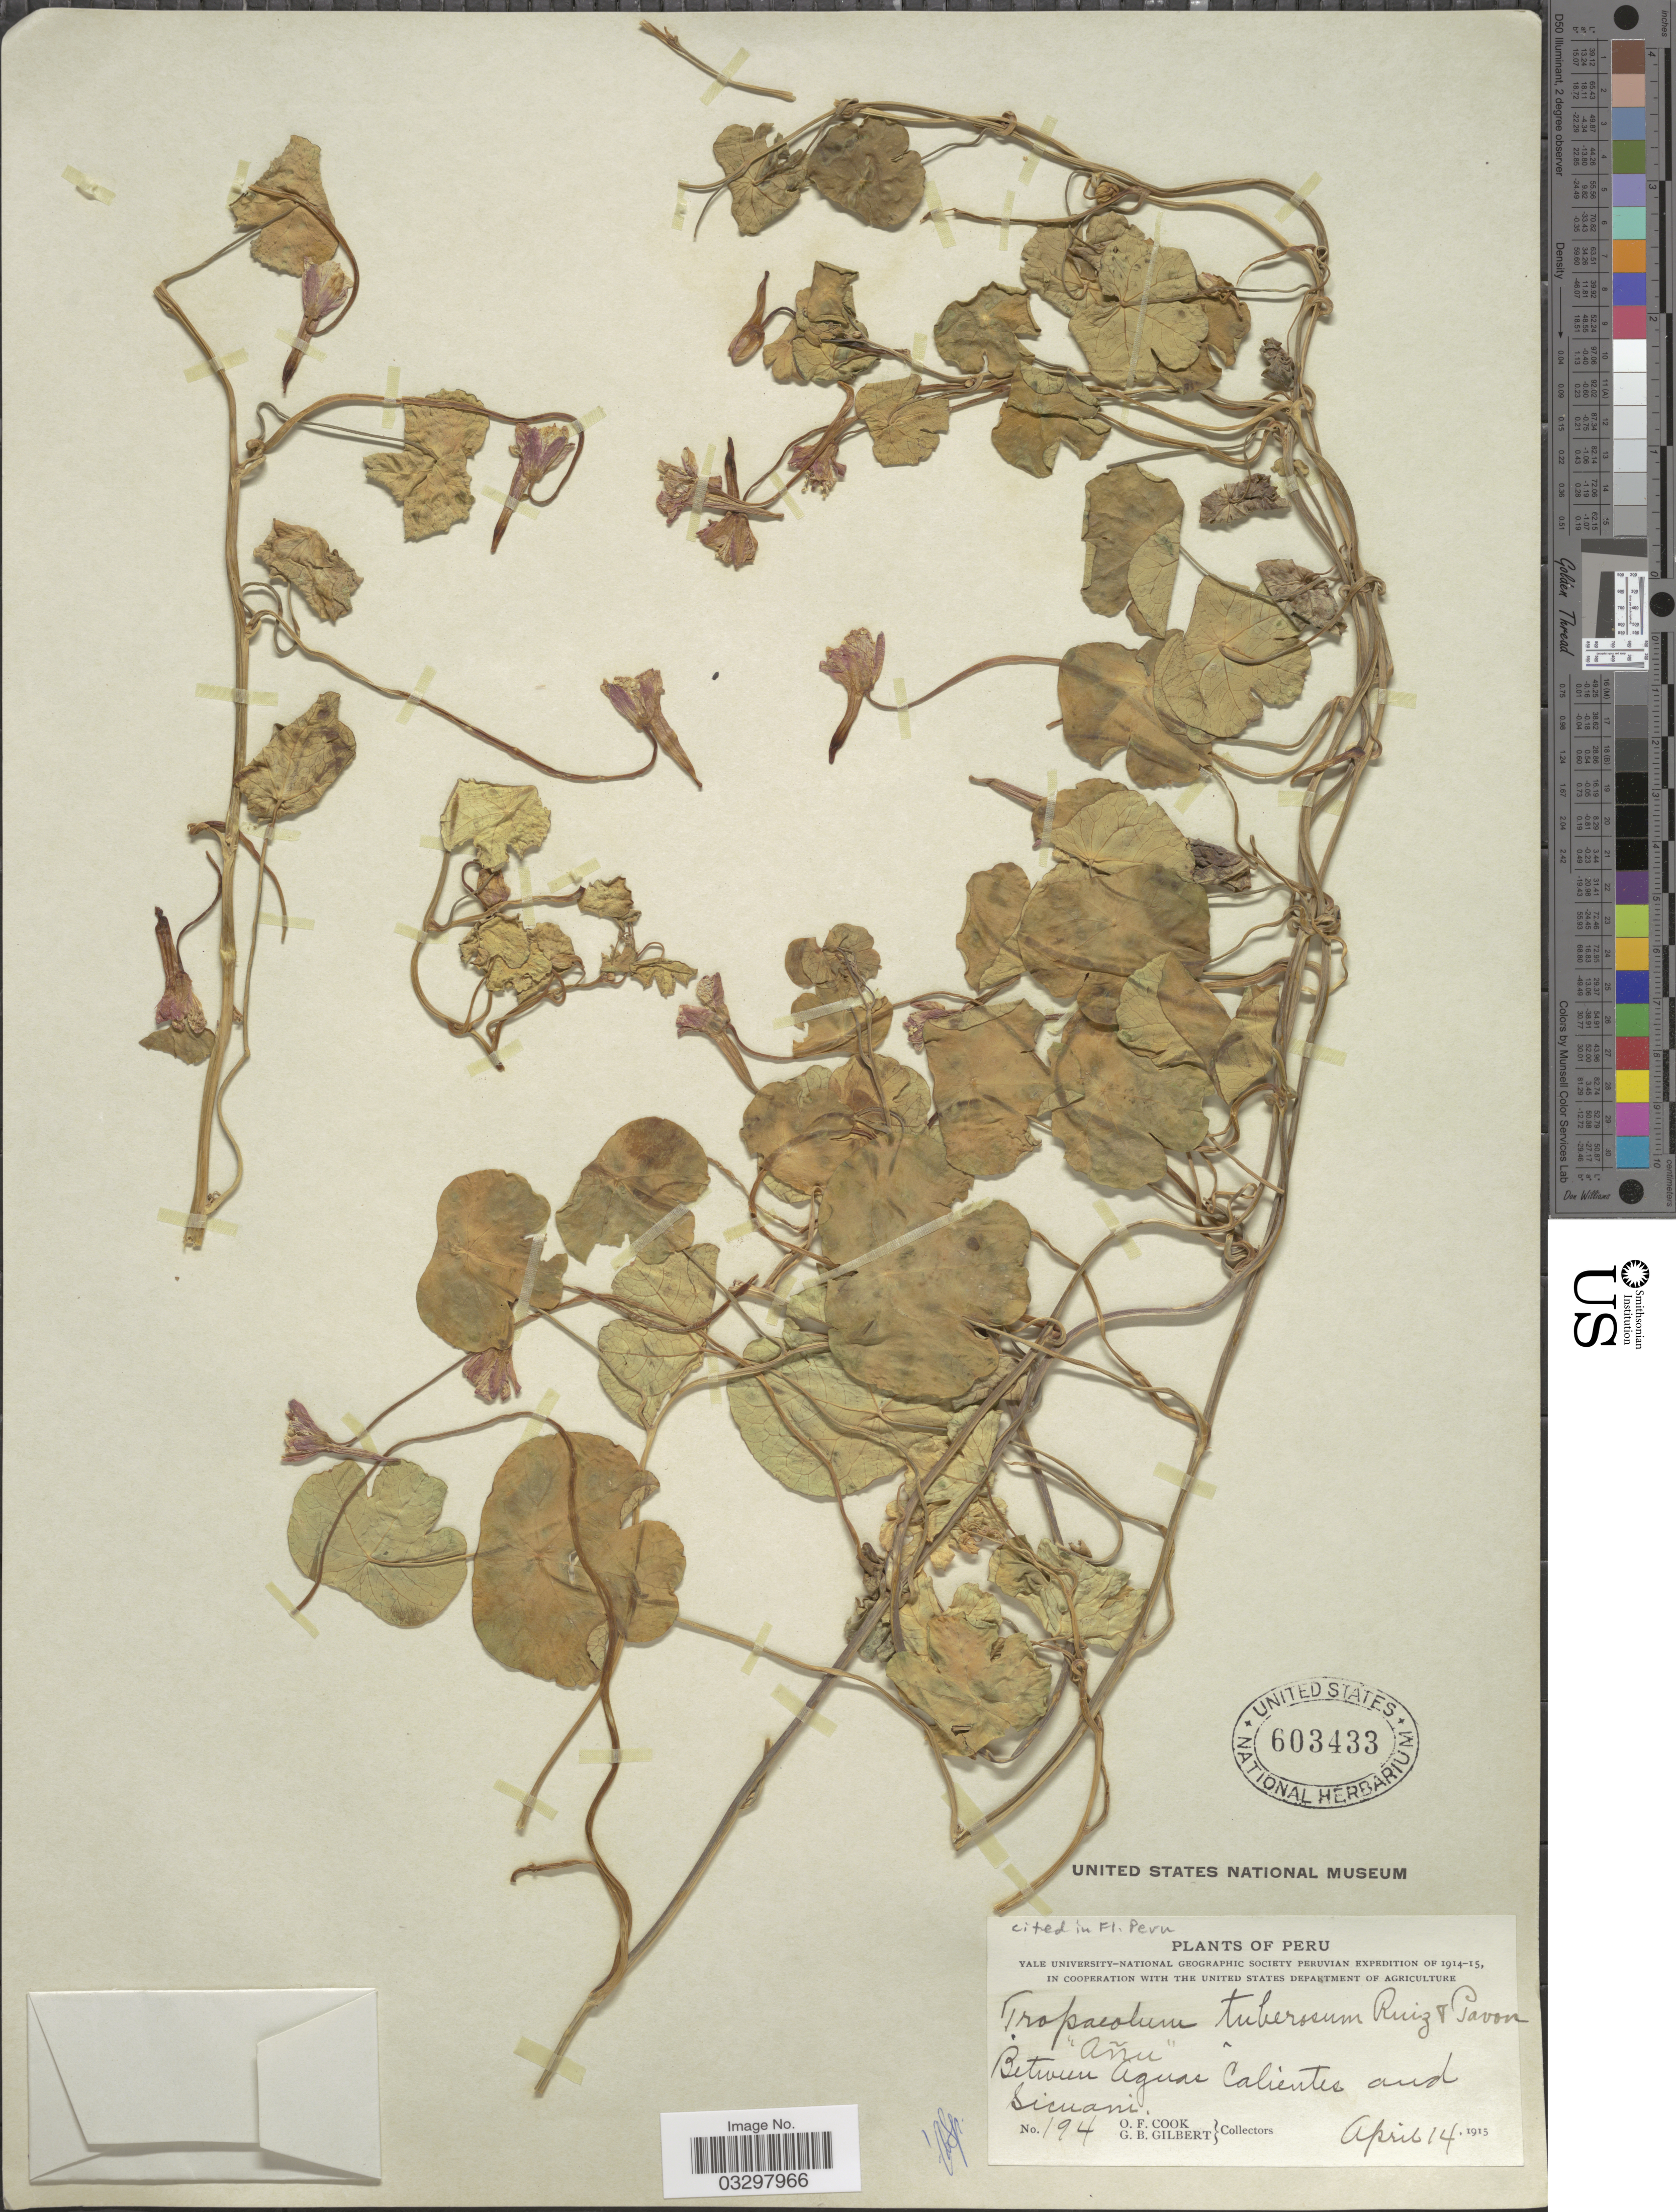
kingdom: Plantae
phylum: Tracheophyta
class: Magnoliopsida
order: Brassicales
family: Tropaeolaceae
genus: Tropaeolum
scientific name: Tropaeolum tuberosum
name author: Ruiz & Pav.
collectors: O. F. Cook & G. B. Gilbert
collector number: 194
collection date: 1915-04-14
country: Peru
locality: Between Aguas Calientes and Sicuani.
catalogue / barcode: US 603433